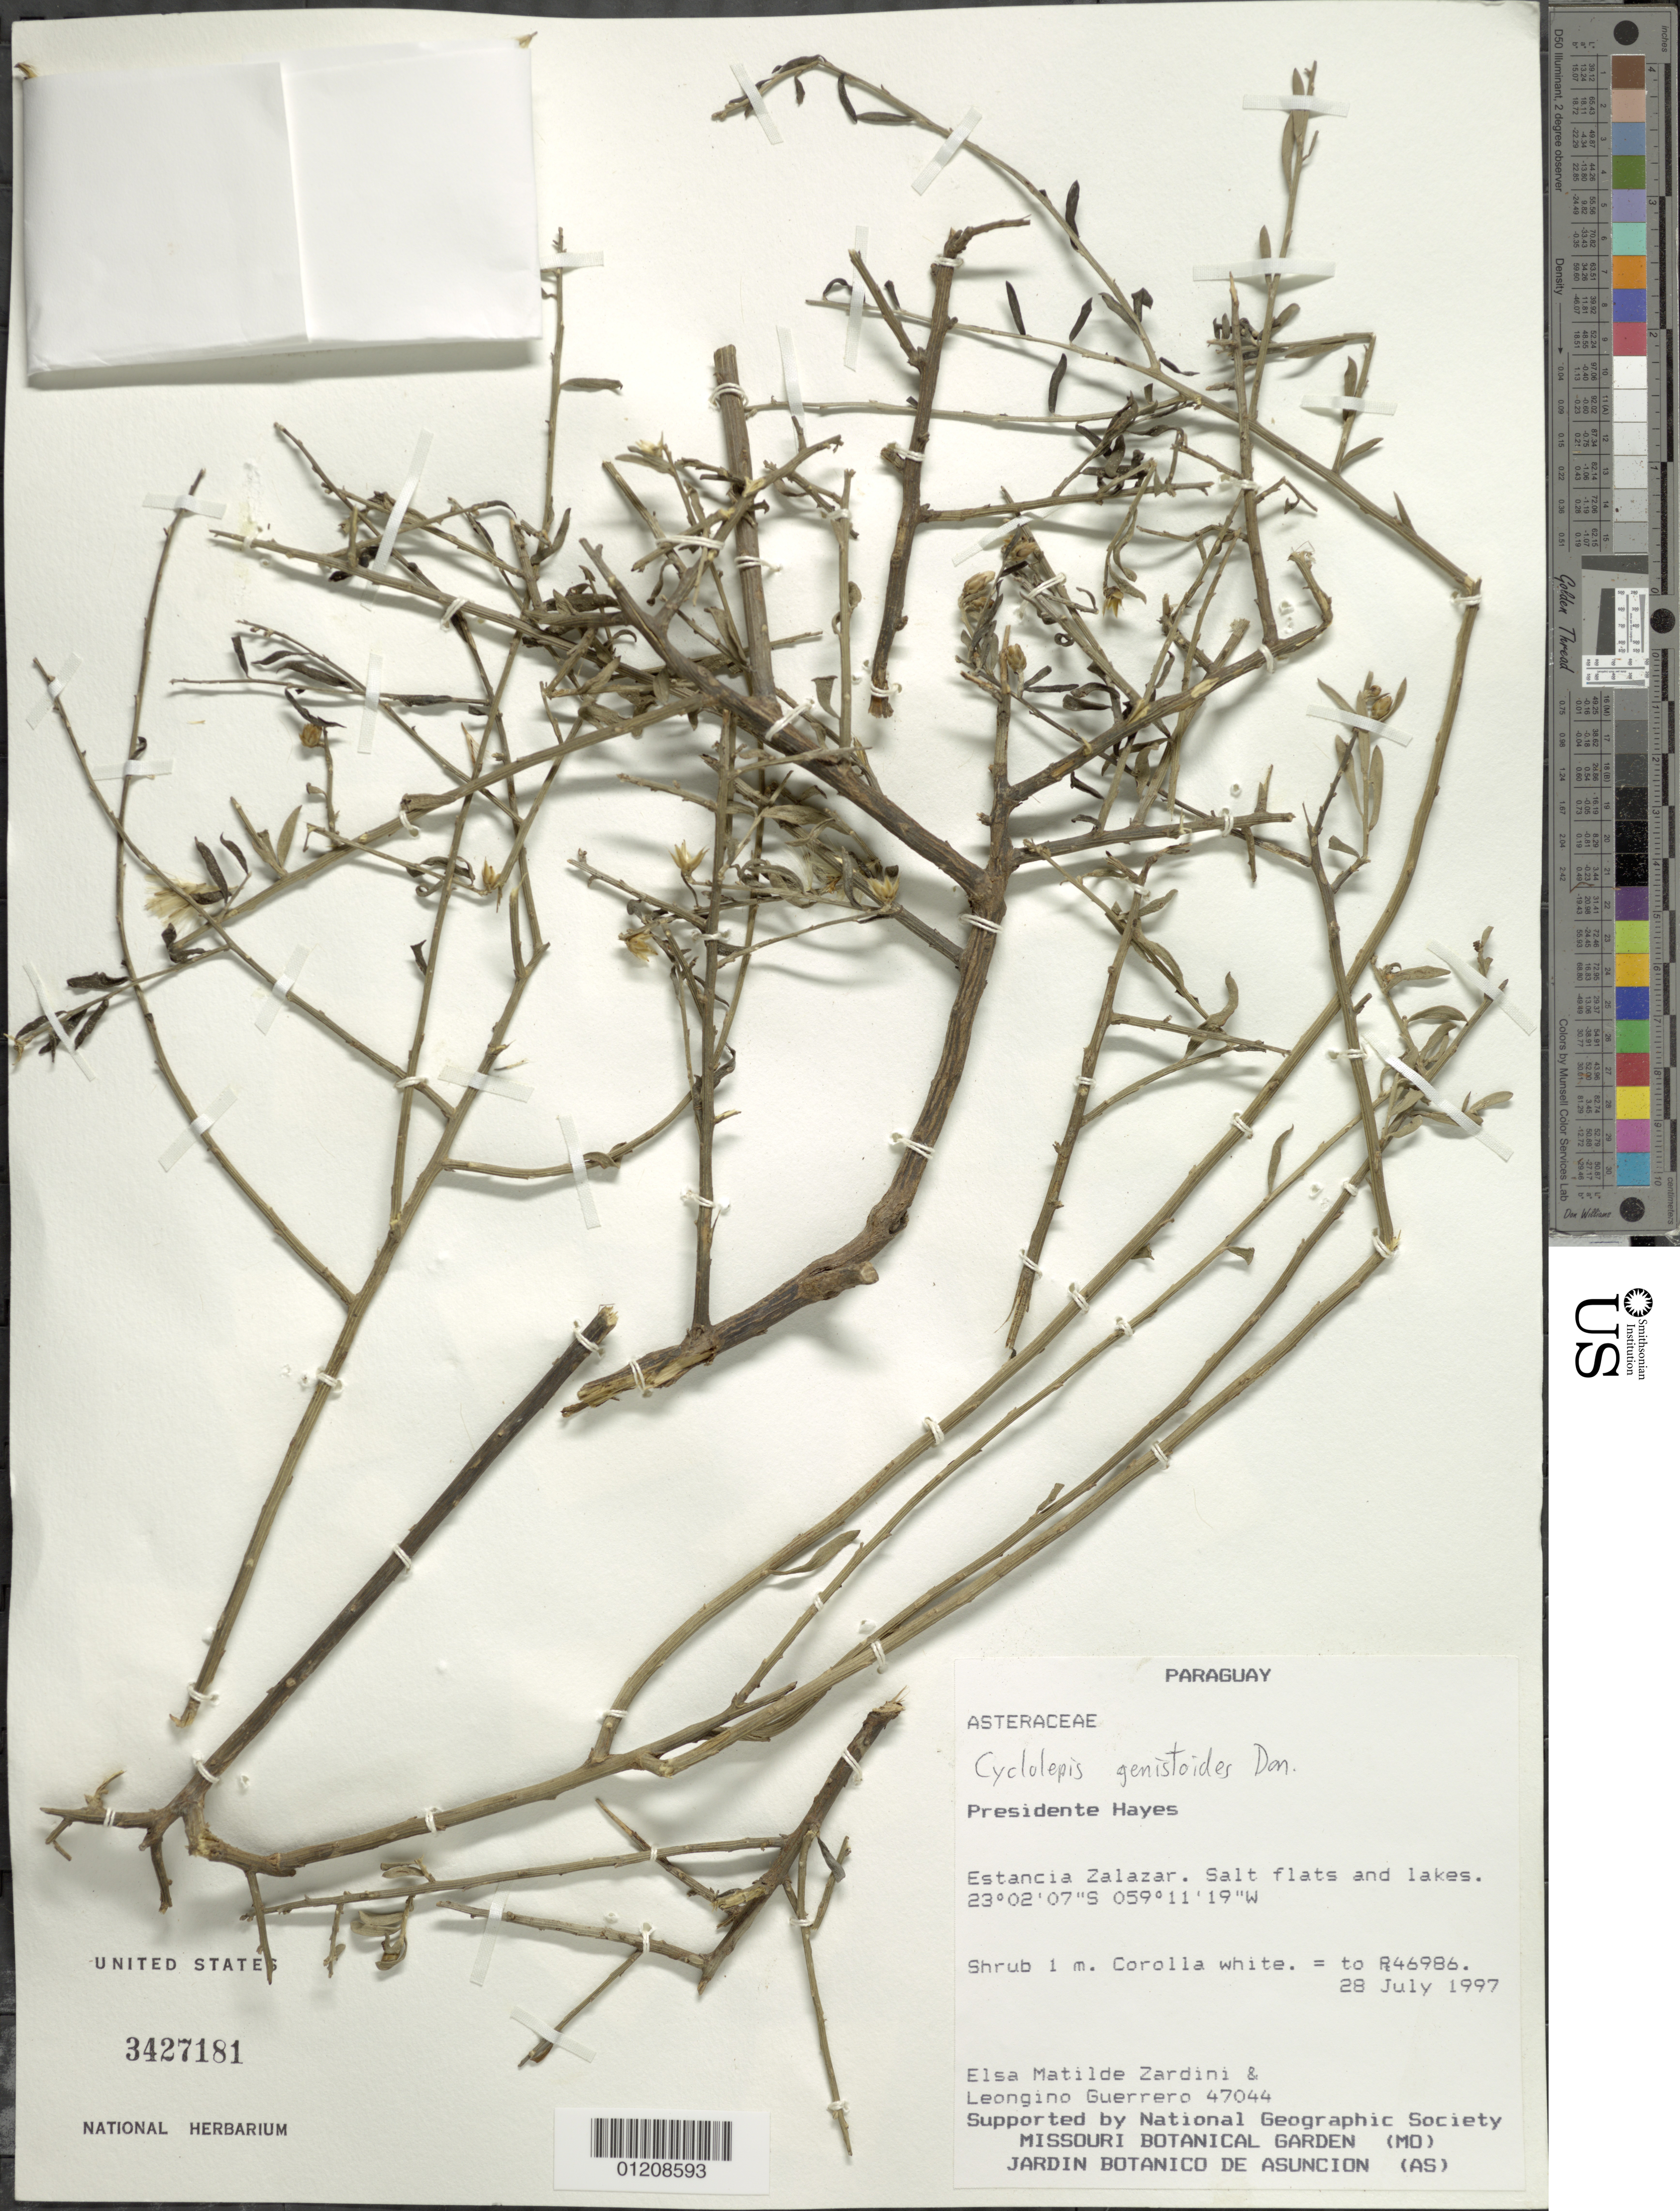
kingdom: Plantae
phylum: Tracheophyta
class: Magnoliopsida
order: Asterales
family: Asteraceae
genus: Cyclolepis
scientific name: Cyclolepis genistoides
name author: Gill. ex D. Don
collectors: E. M. Zardini & L. Guerrero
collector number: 47044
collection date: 1997-07-28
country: Paraguay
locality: Estancia Zalazar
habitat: Salt flats and lakes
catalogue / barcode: US 3427181